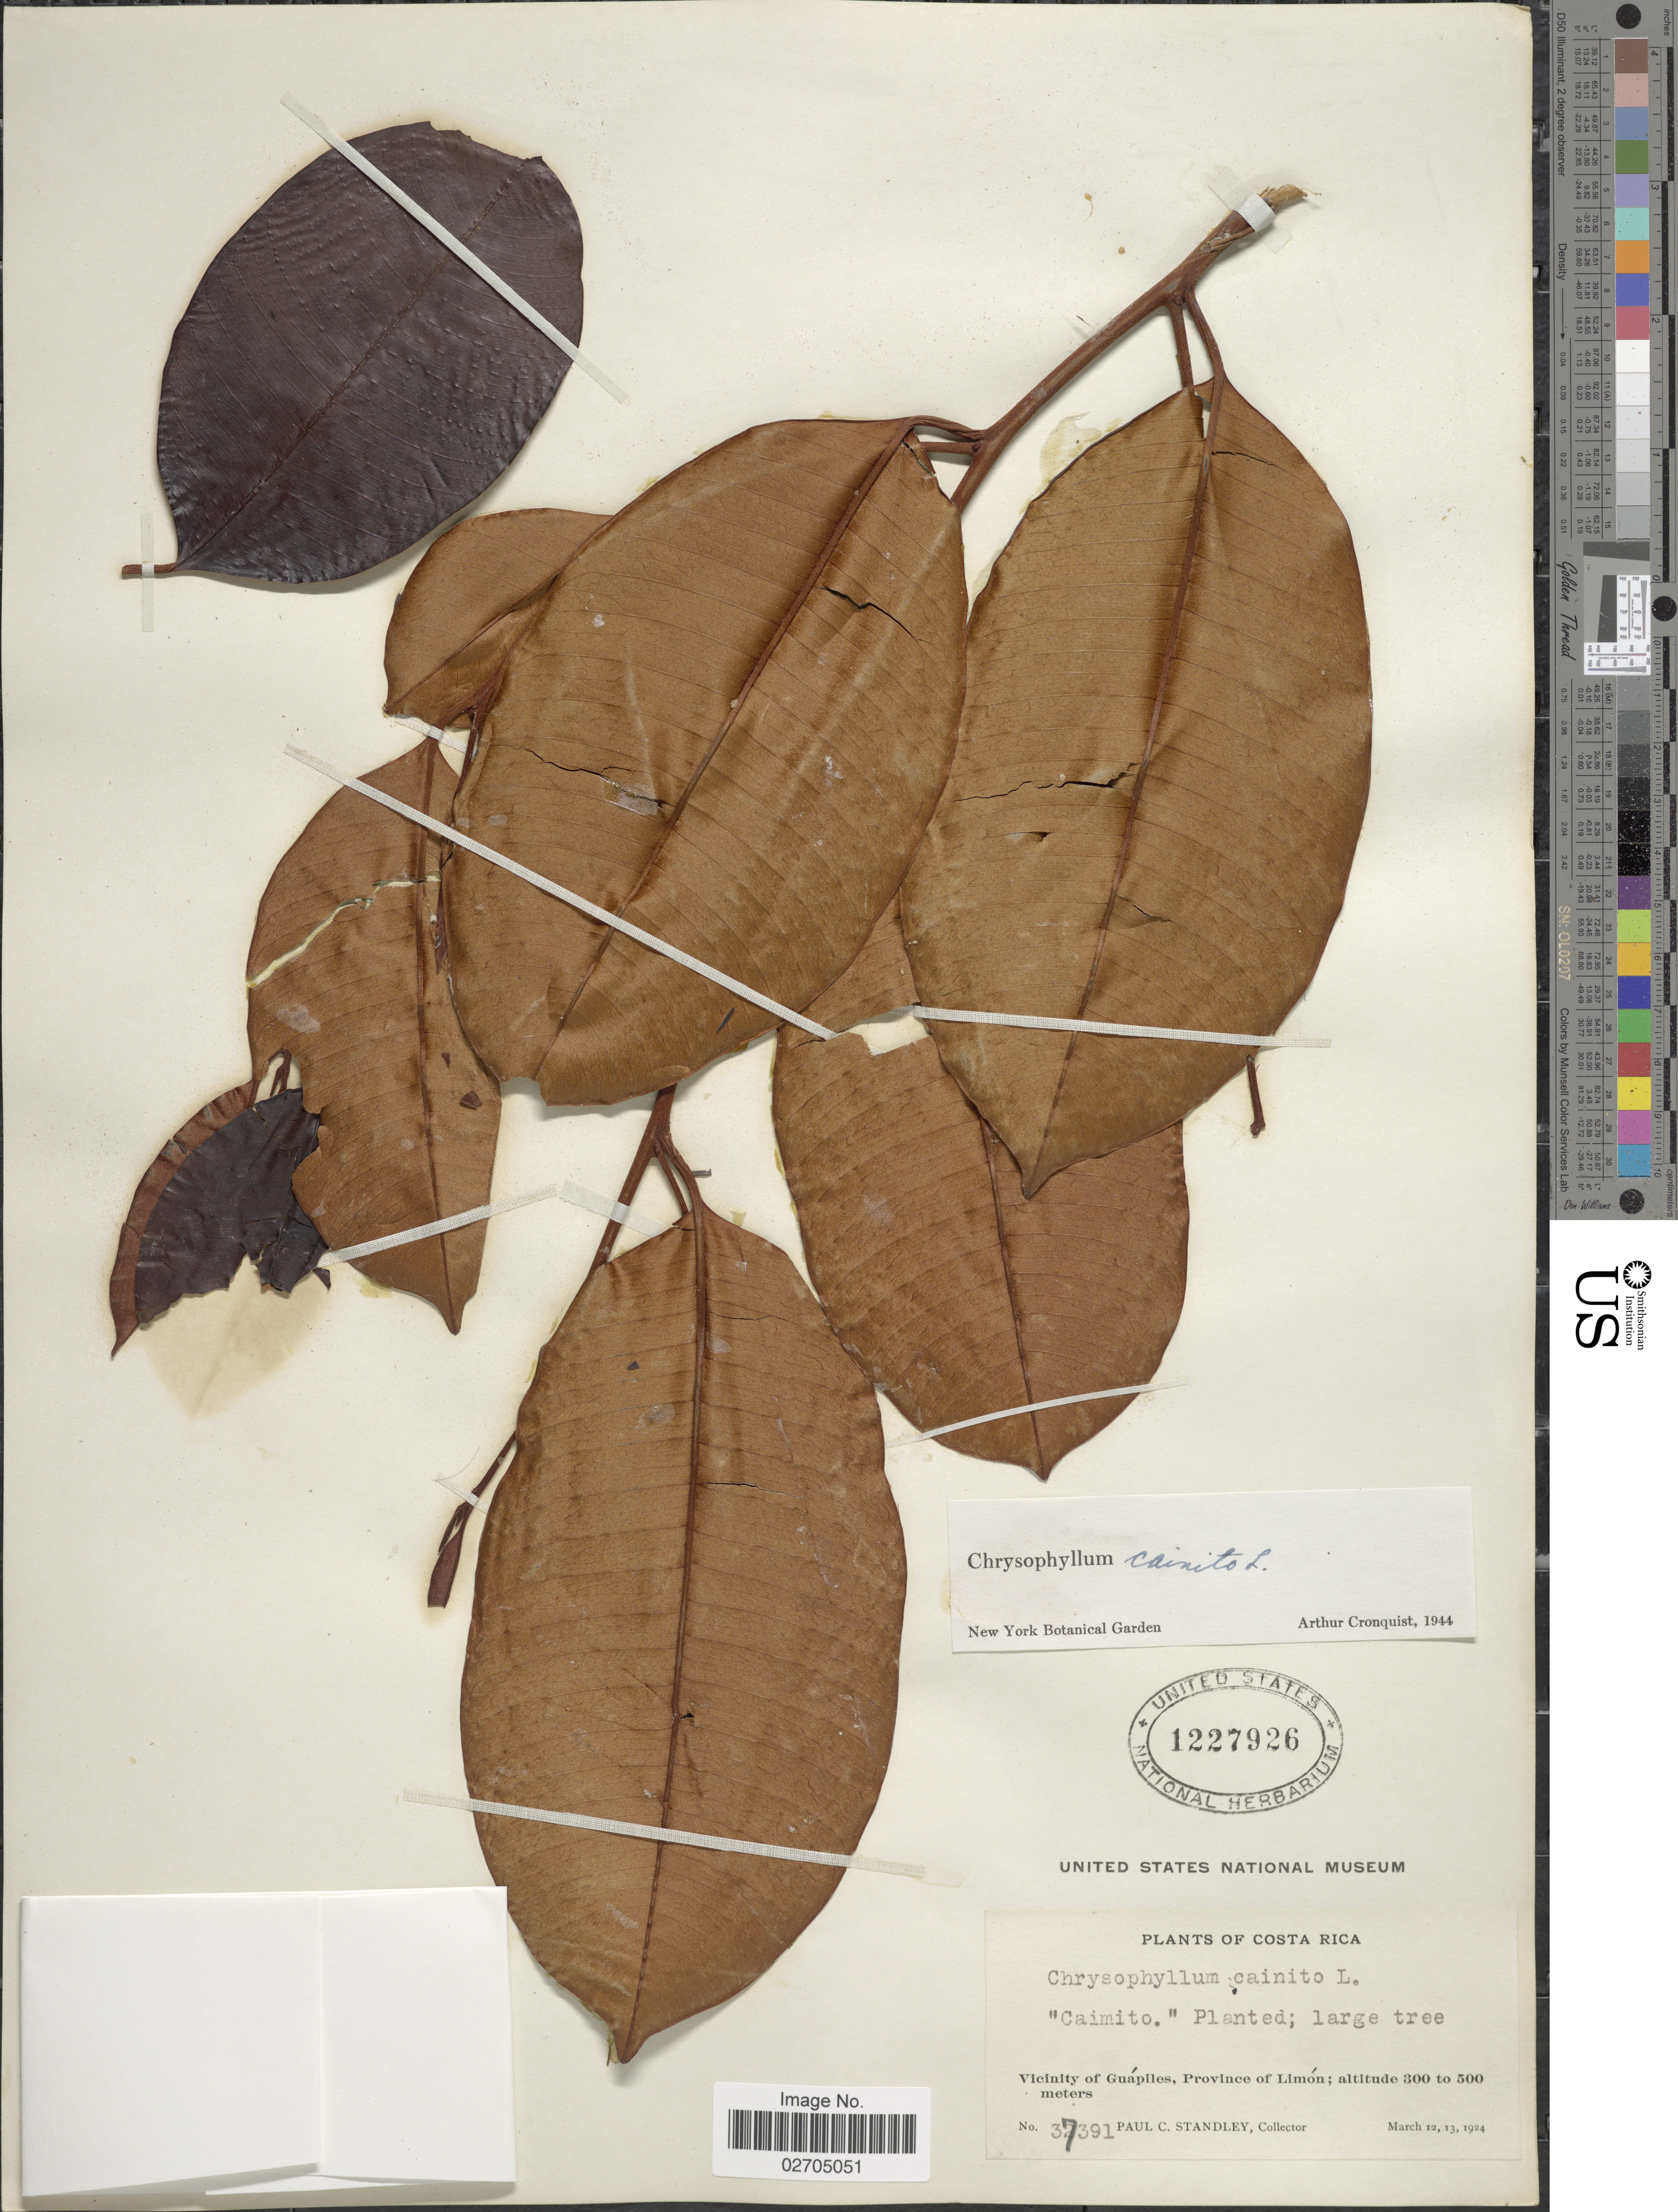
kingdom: Plantae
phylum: Tracheophyta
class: Magnoliopsida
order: Ericales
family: Sapotaceae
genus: Chrysophyllum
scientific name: Chrysophyllum cainito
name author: L.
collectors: P. C. Standley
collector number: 37391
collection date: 1924-03-12/1924-03-13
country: Costa Rica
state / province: Limón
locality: Vicinity of Guapiles.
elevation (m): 300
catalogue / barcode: US 1227926